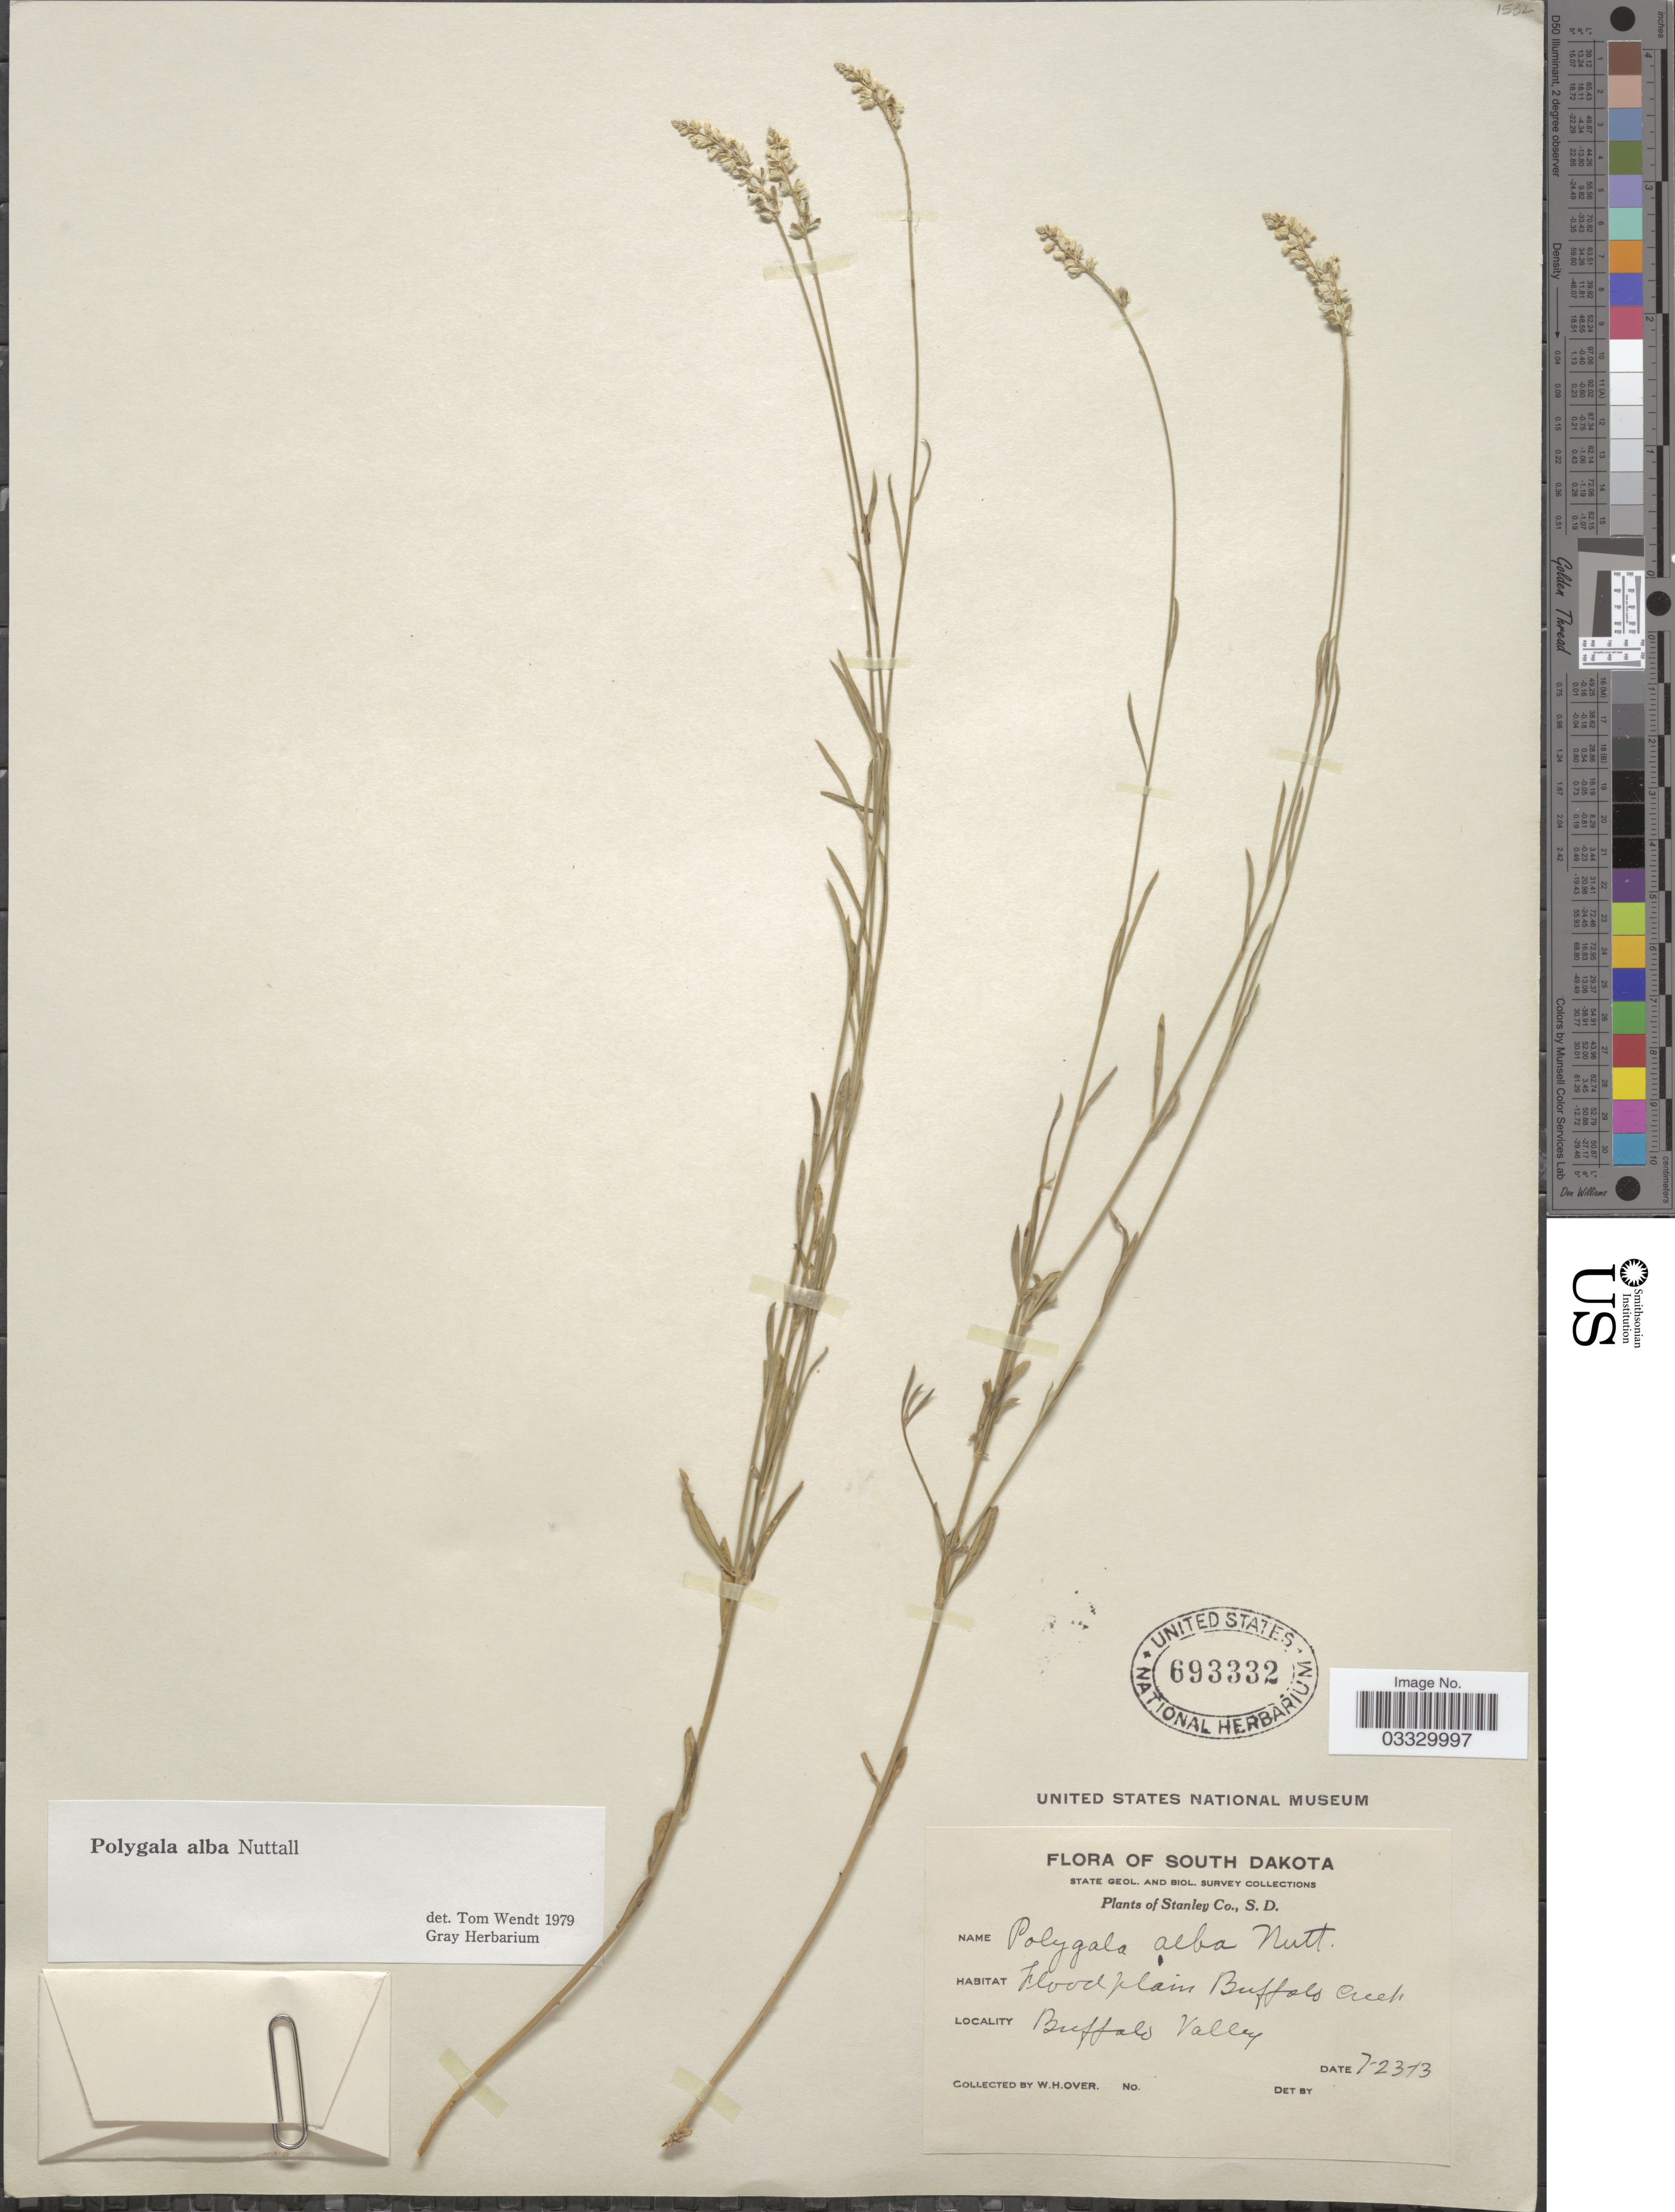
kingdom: Plantae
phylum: Tracheophyta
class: Magnoliopsida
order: Fabales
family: Polygalaceae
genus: Polygala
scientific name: Polygala alba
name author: Nutt.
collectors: W. Over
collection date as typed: Transcribed d/m/y: 23/7/13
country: United States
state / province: South Dakota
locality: Stanley Co. Buffalo Valley.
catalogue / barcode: US 693332